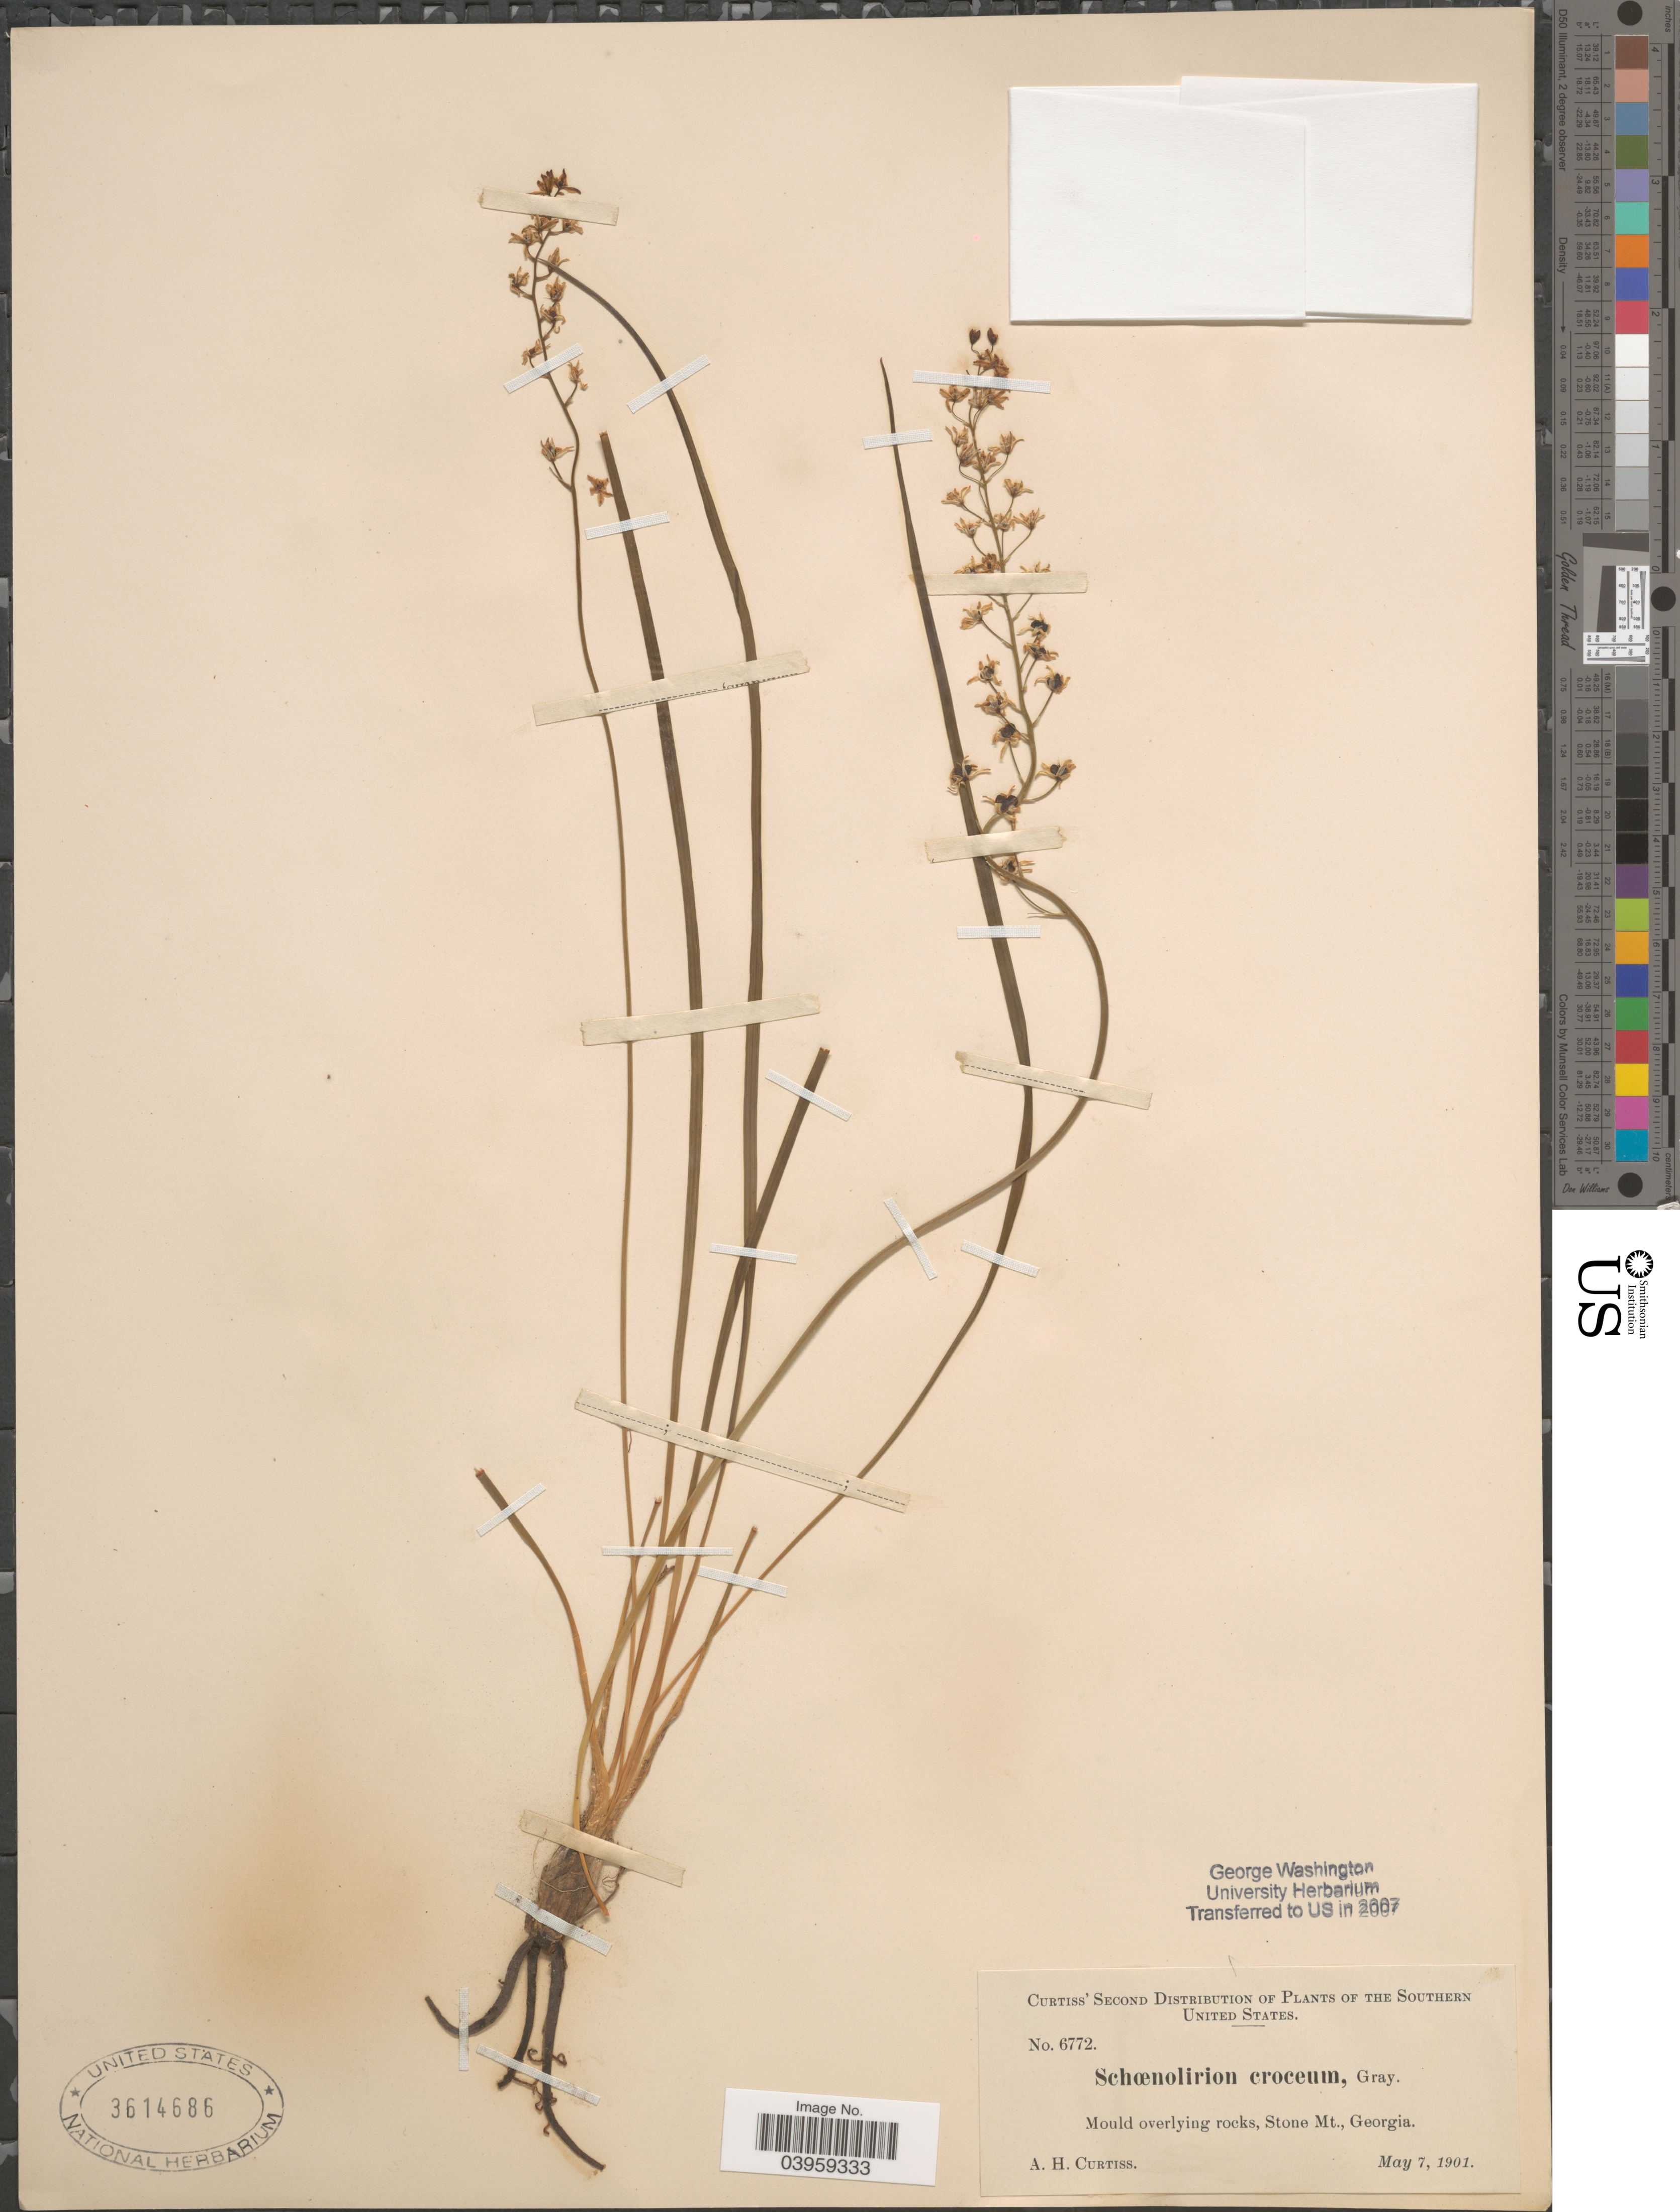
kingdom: Plantae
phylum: Tracheophyta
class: Liliopsida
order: Asparagales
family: Asparagaceae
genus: Schoenolirion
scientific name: Schoenolirion croceum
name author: (Michx.) Alph. Wood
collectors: A. H. Curtiss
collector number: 6772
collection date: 1901-05-07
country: United States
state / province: Georgia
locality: The Southern United States. Stone Mt.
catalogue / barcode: US 3614686